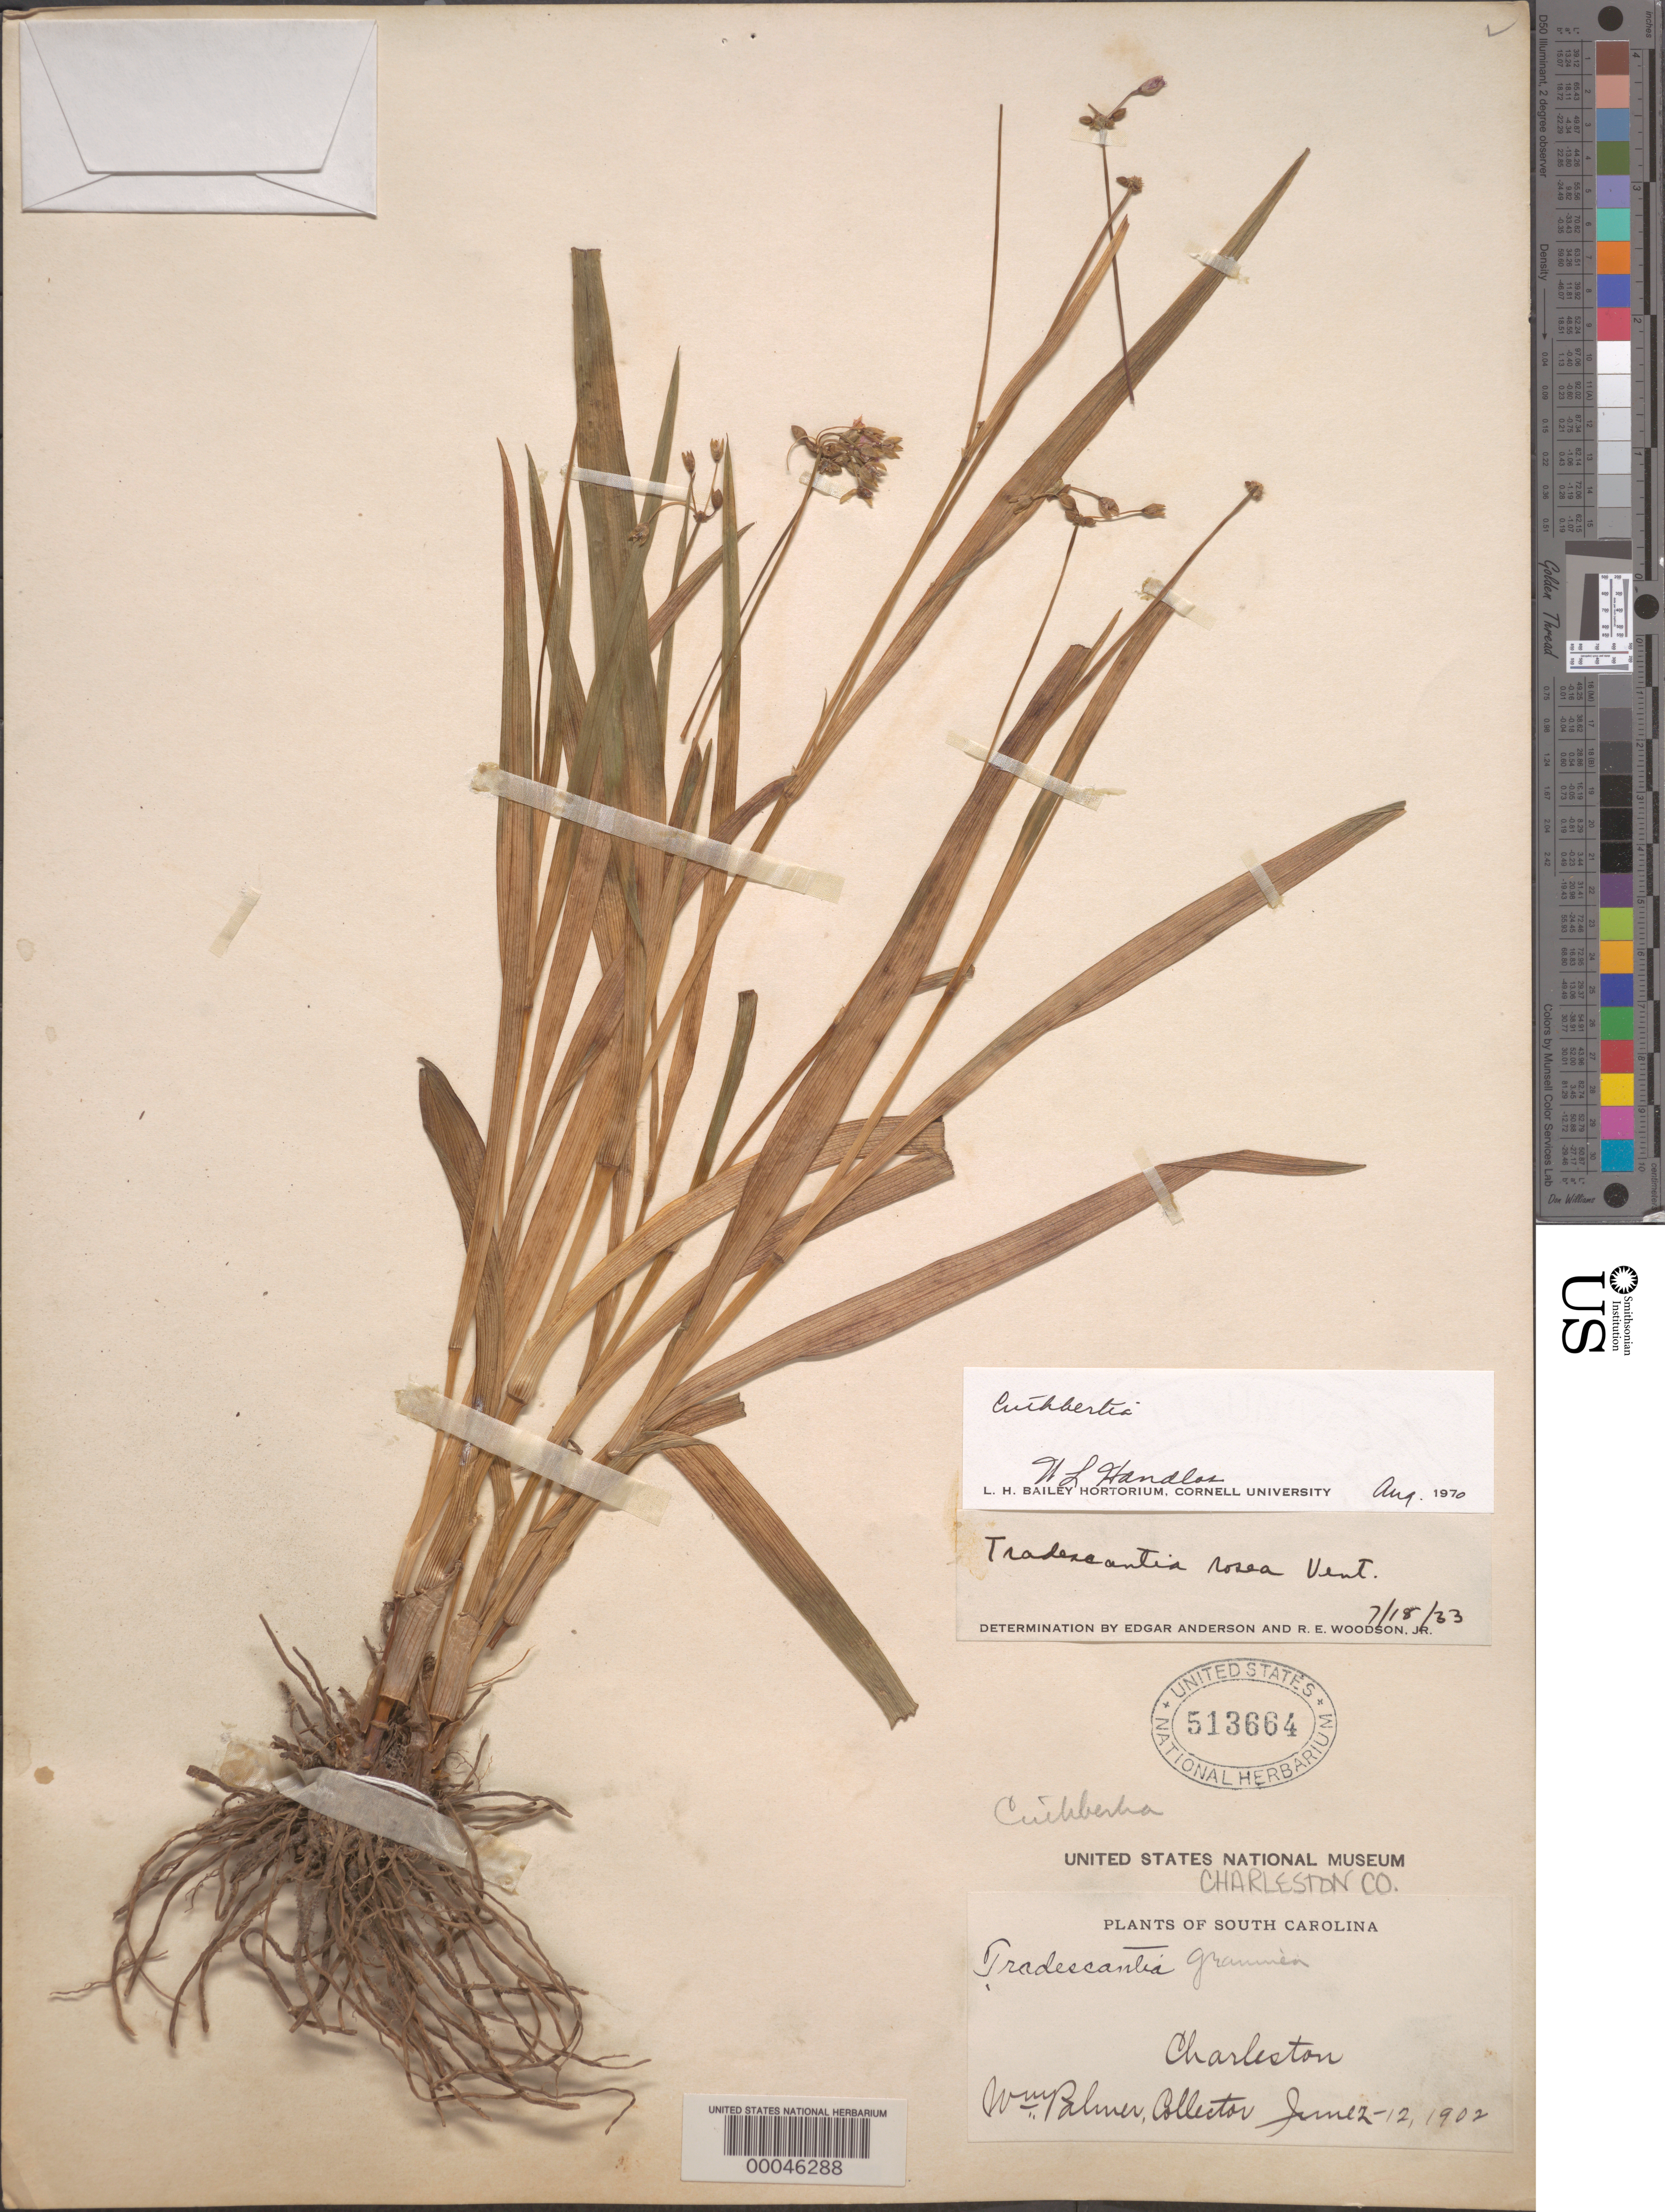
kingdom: Plantae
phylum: Tracheophyta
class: Liliopsida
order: Commelinales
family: Commelinaceae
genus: Cuthbertia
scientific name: Cuthbertia rosea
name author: (Vent.) Small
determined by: Strong, Mark T., (BOT), Smithsonian Institution - National Museum of Natural History (UNITED STATES)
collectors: W. Palmer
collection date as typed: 02 Jun 1902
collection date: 1902-06-02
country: United States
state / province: South Carolina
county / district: Charleston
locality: Charleston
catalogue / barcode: US 513664